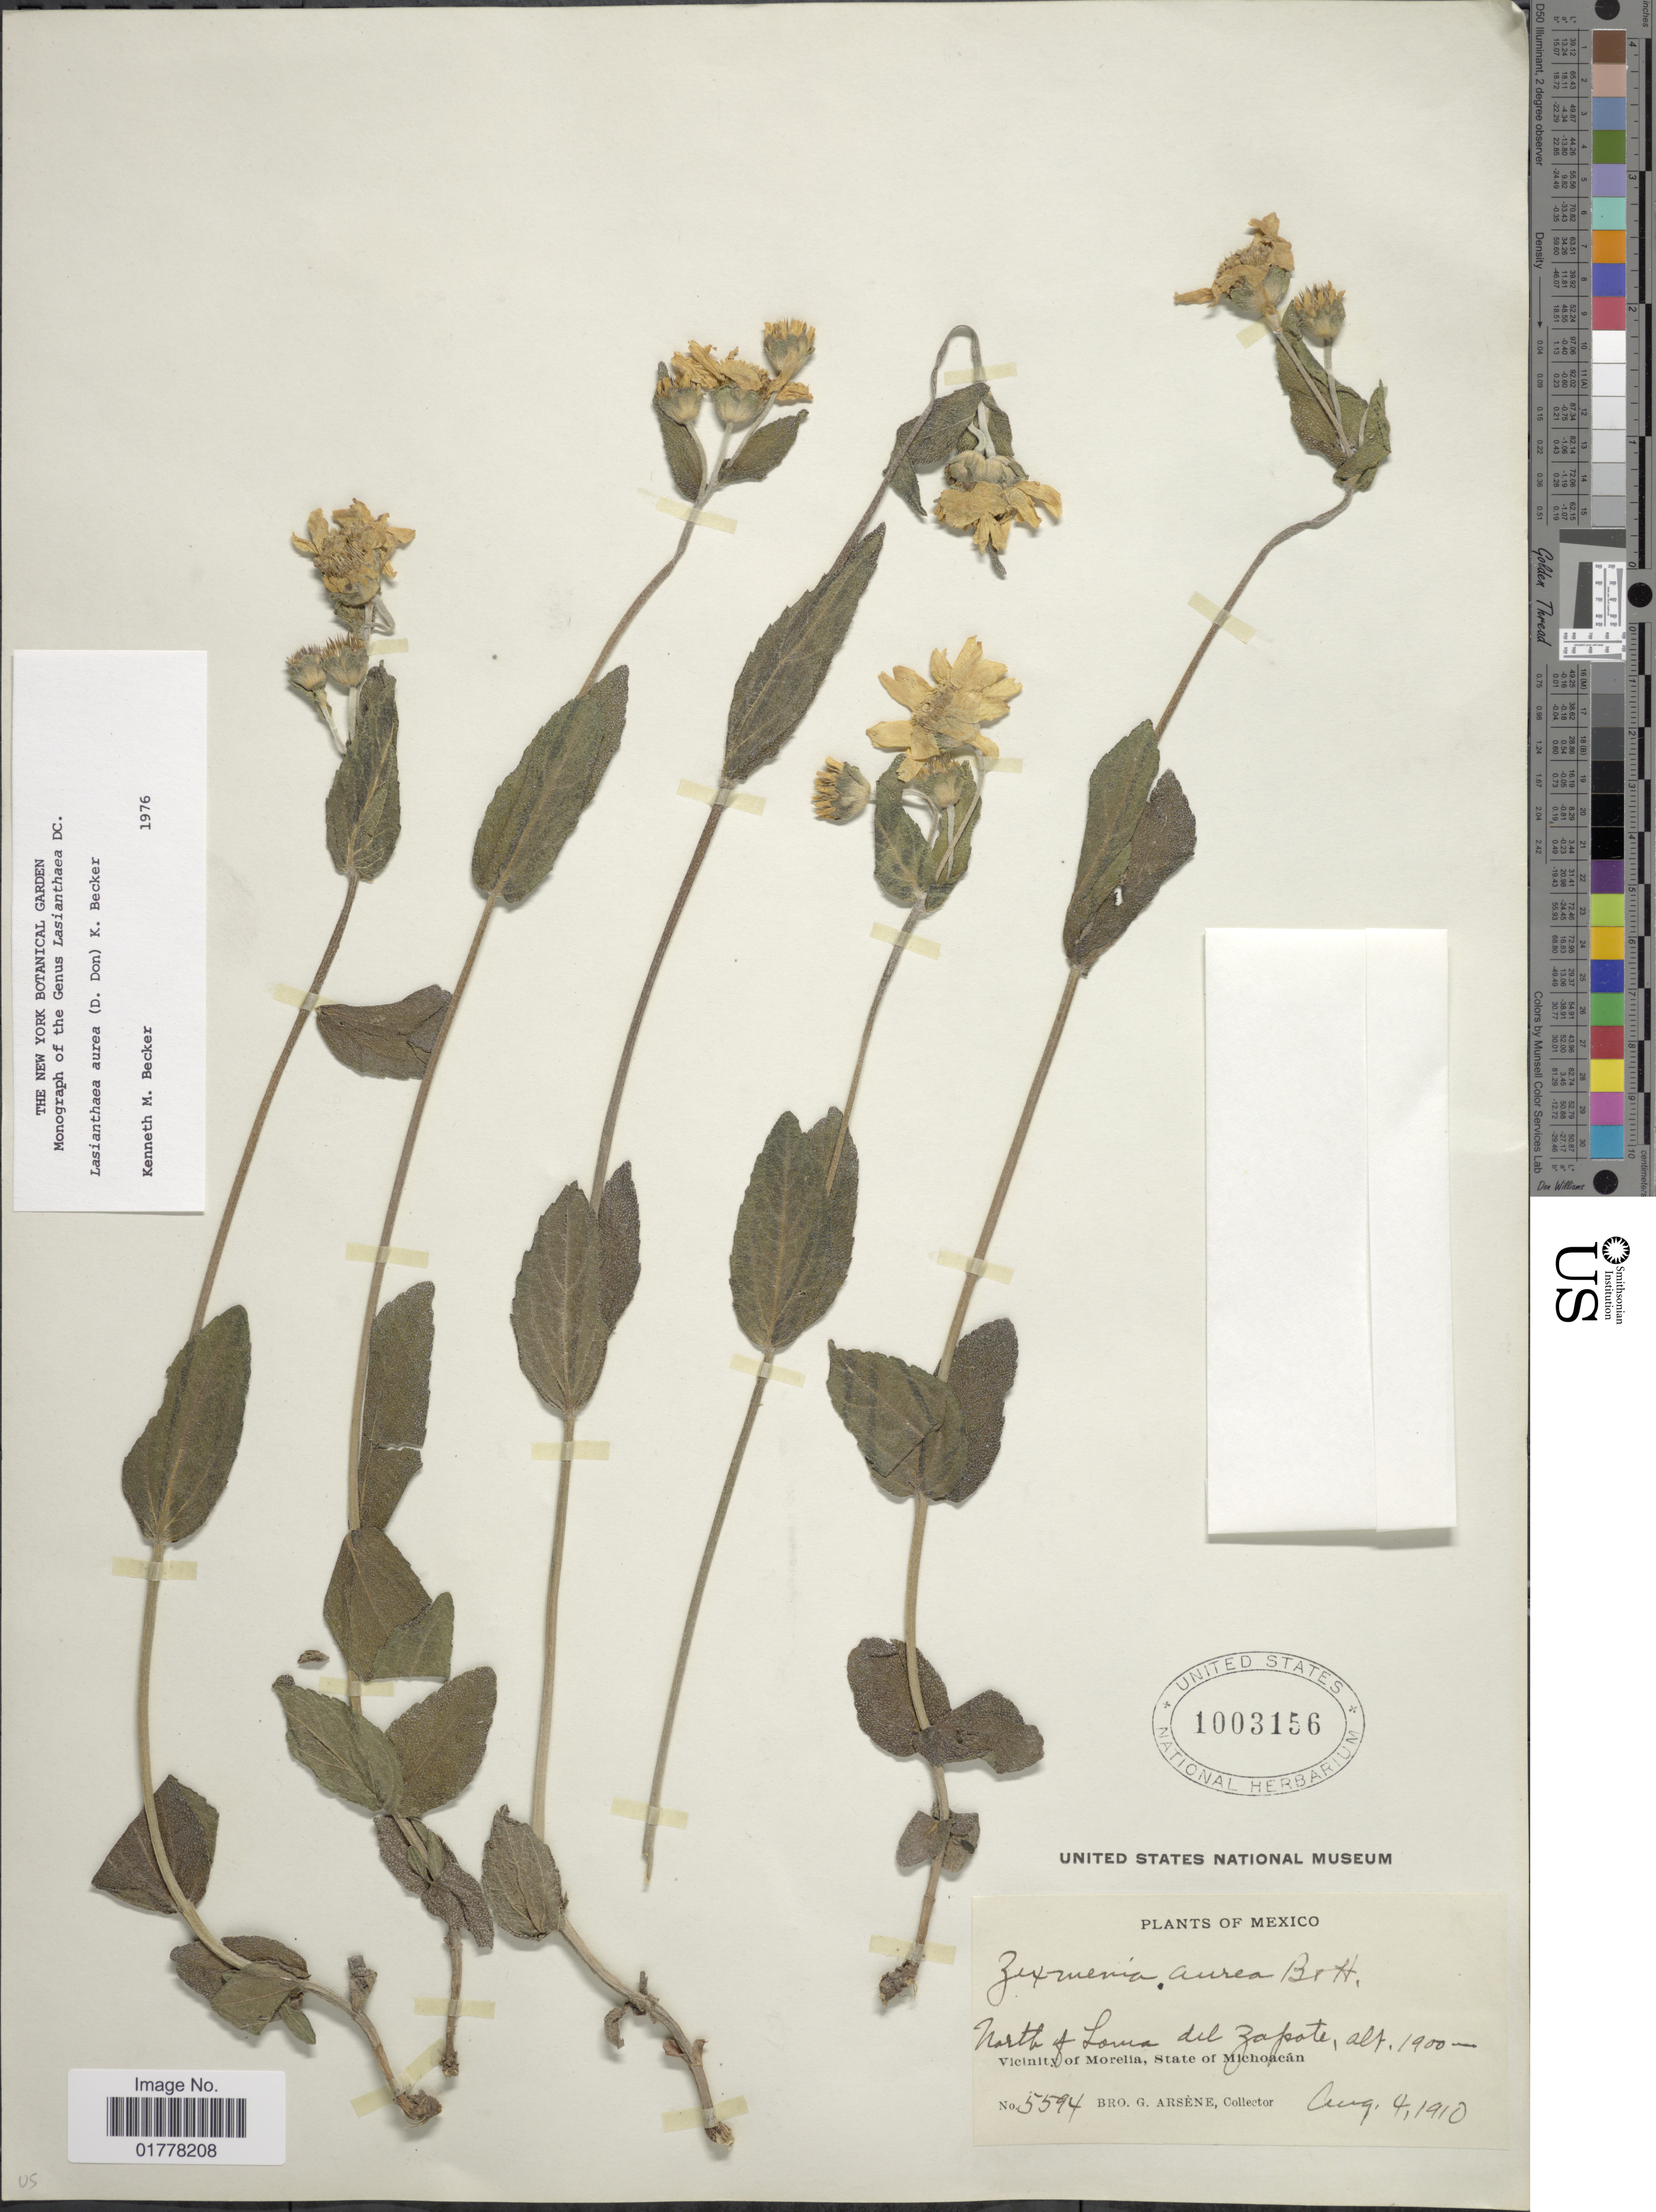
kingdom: Plantae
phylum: Tracheophyta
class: Magnoliopsida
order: Asterales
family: Asteraceae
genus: Lasianthaea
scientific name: Lasianthaea aurea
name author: (D. Don) K.M. Becker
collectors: Bro. G. Arsène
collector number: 5594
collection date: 1910-08-04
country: Mexico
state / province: Michoacán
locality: North of Loma del Zapate. Vicinity of Morelia, State of Michoacán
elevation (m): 1900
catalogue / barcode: US 1003156